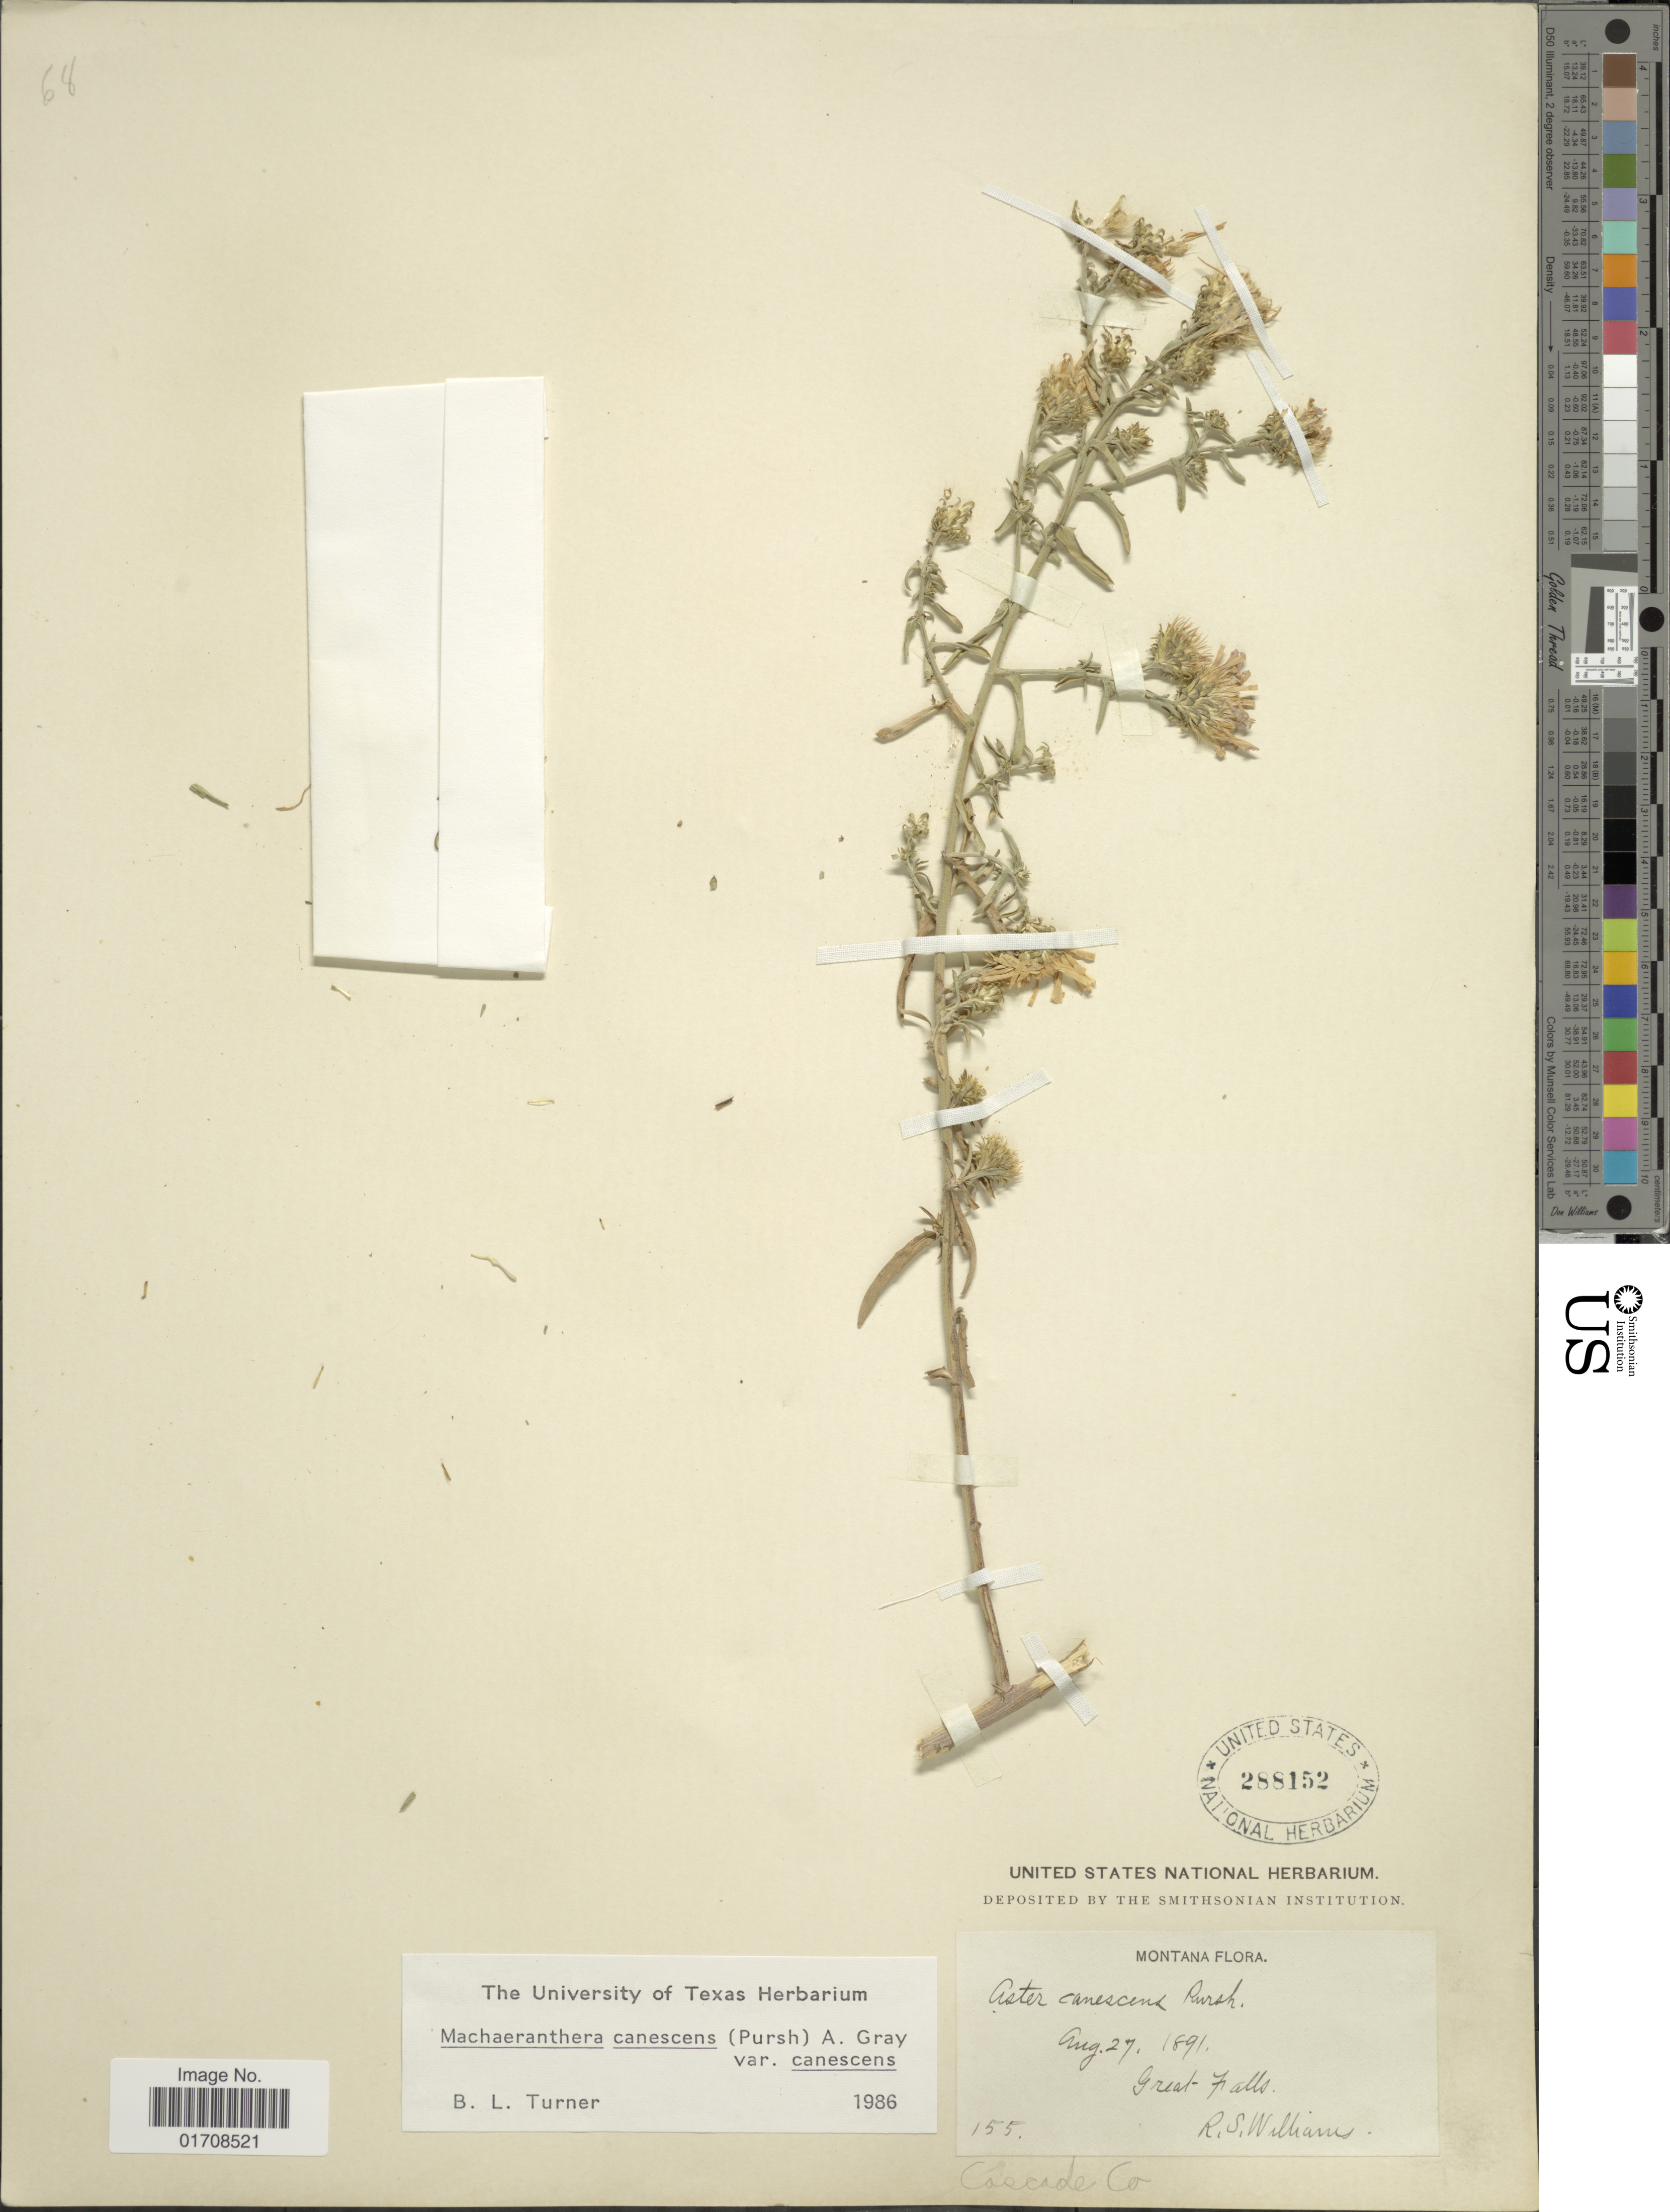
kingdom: Plantae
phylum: Tracheophyta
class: Magnoliopsida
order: Asterales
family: Asteraceae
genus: Machaeranthera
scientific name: Machaeranthera canescens var. canescens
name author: (Pursh) A. Gray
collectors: R. S. Williams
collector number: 155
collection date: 1891-08-27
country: United States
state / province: Montana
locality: Great Falls, Cascade Co.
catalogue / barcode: US 288152